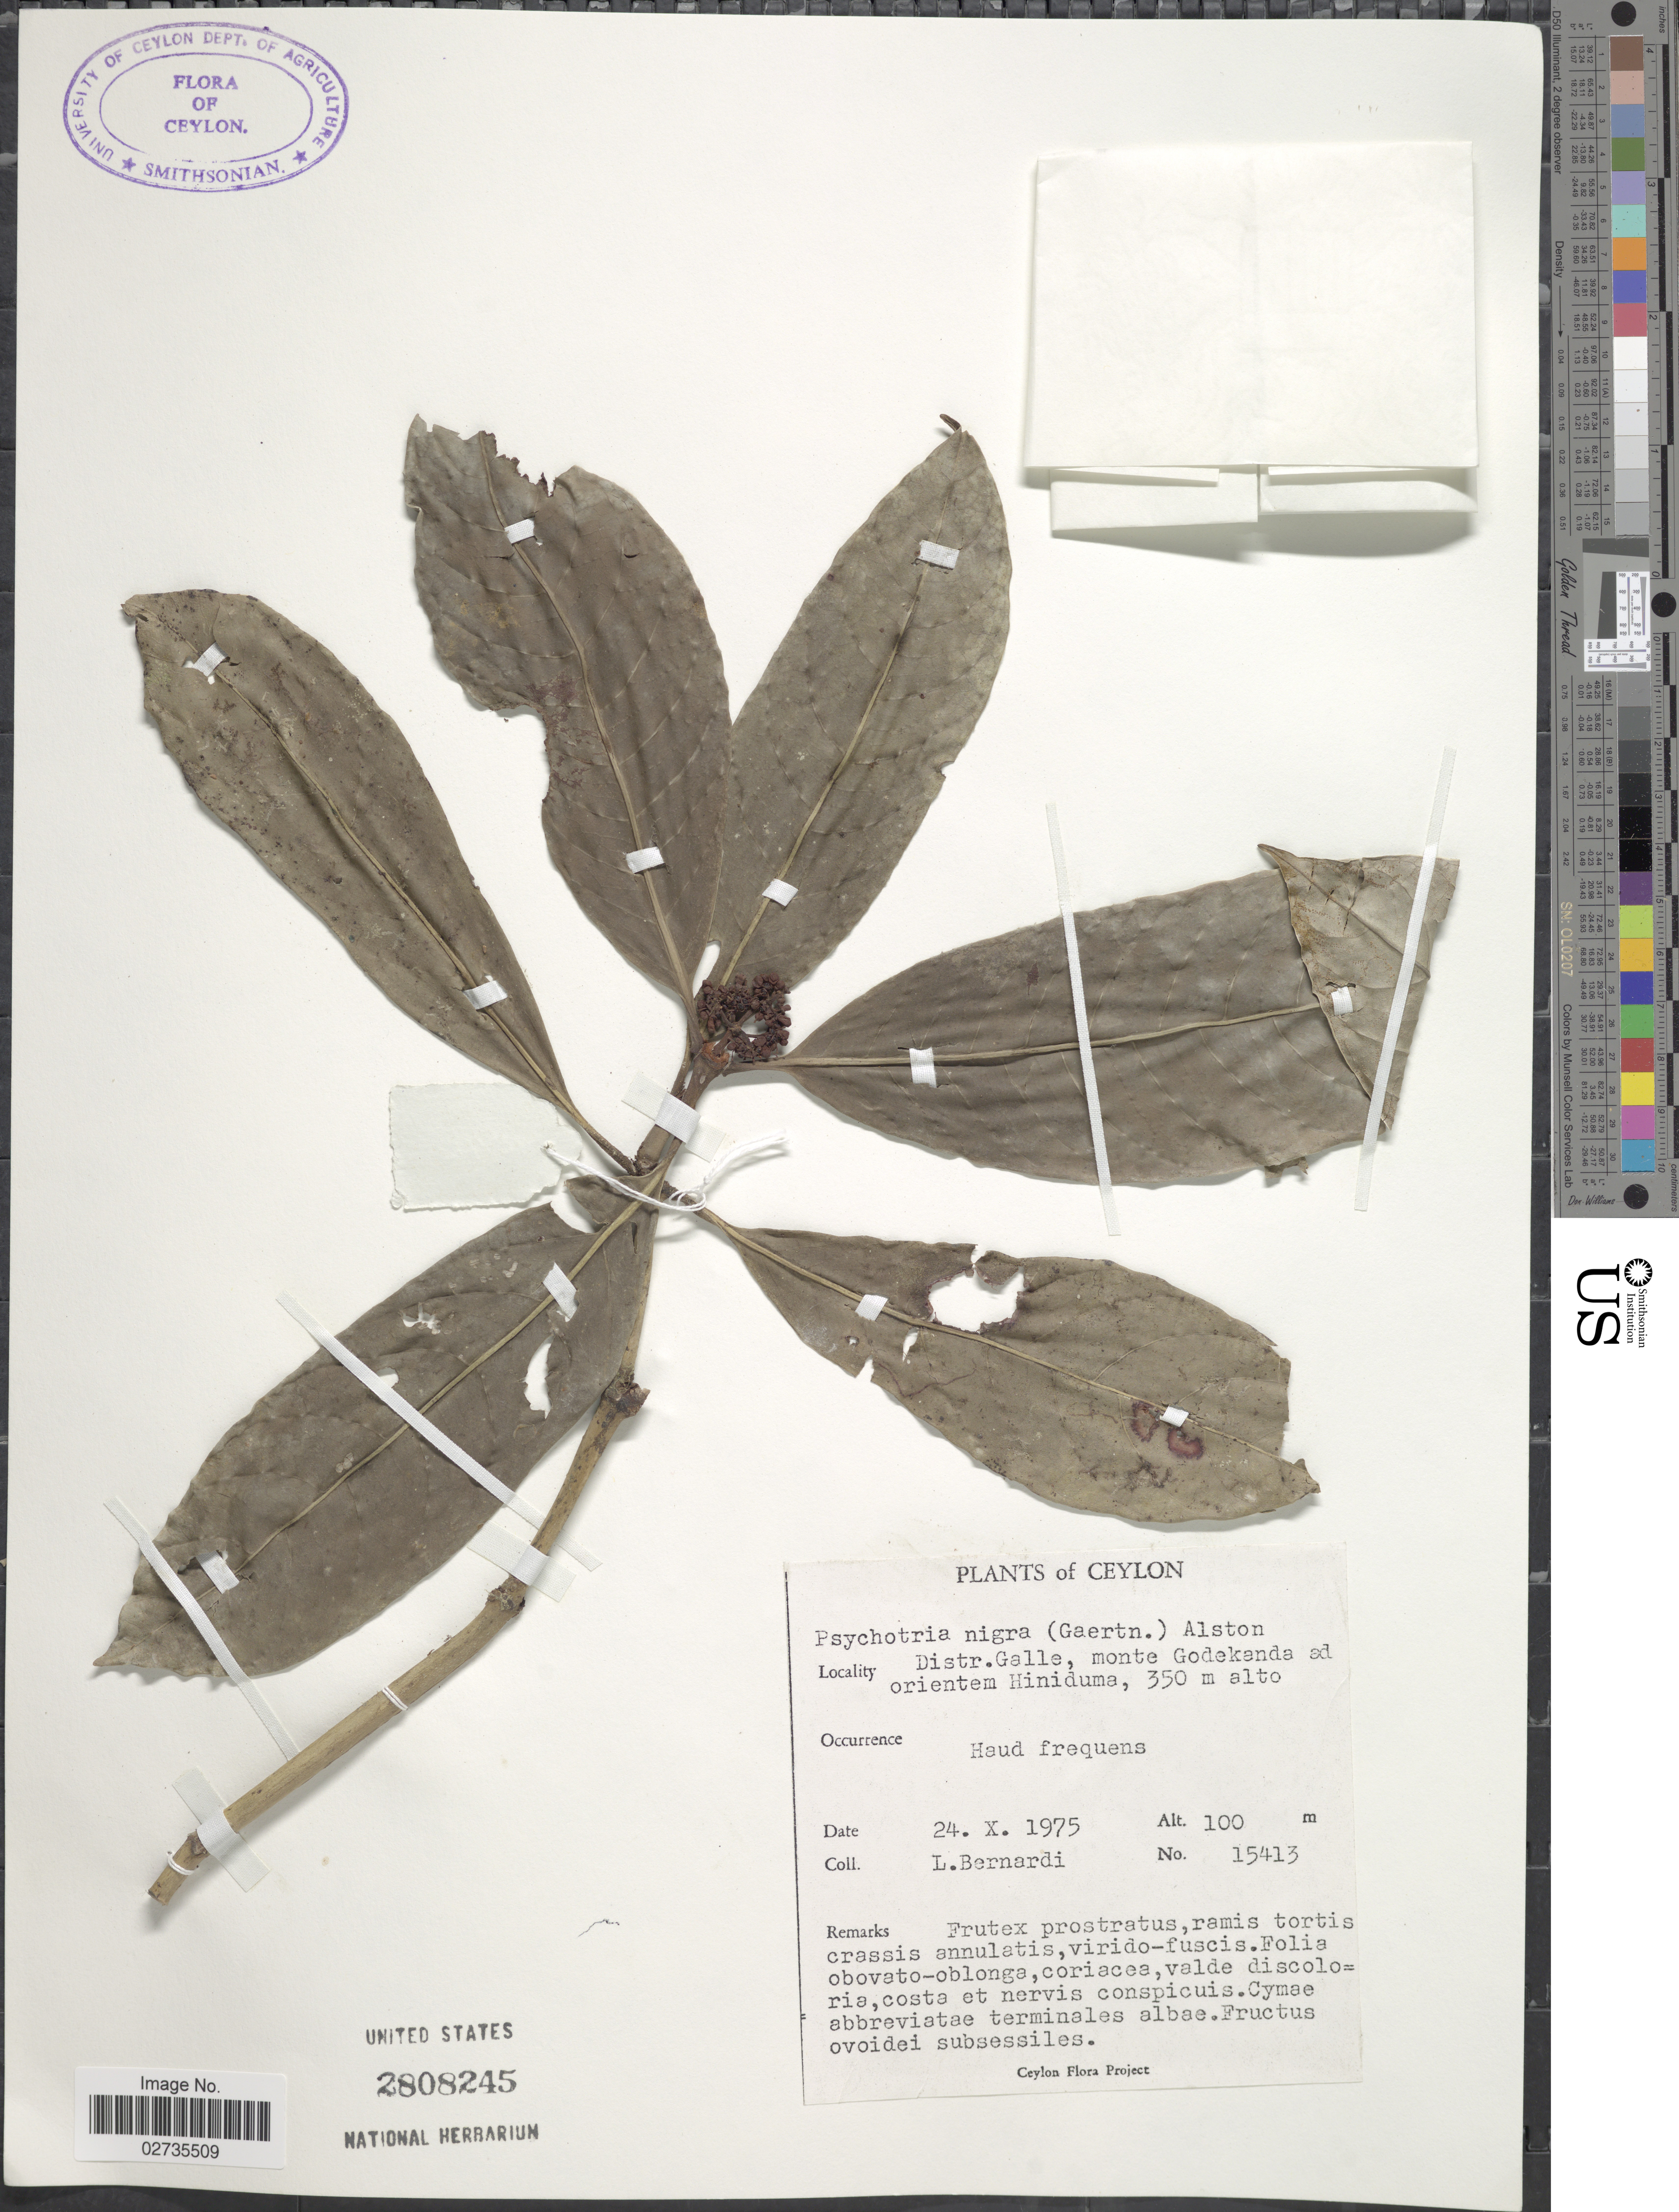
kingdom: Plantae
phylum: Tracheophyta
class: Magnoliopsida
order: Gentianales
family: Rubiaceae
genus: Psychotria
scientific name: Psychotria nigra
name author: (Gaertn.) Alston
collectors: L. Bernardi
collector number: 15413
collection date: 1975-10-24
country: Sri Lanka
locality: Ceylon. Distr. Galle, monte Godekanda ad orientem Hiniduma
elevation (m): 100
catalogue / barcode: US 2808245